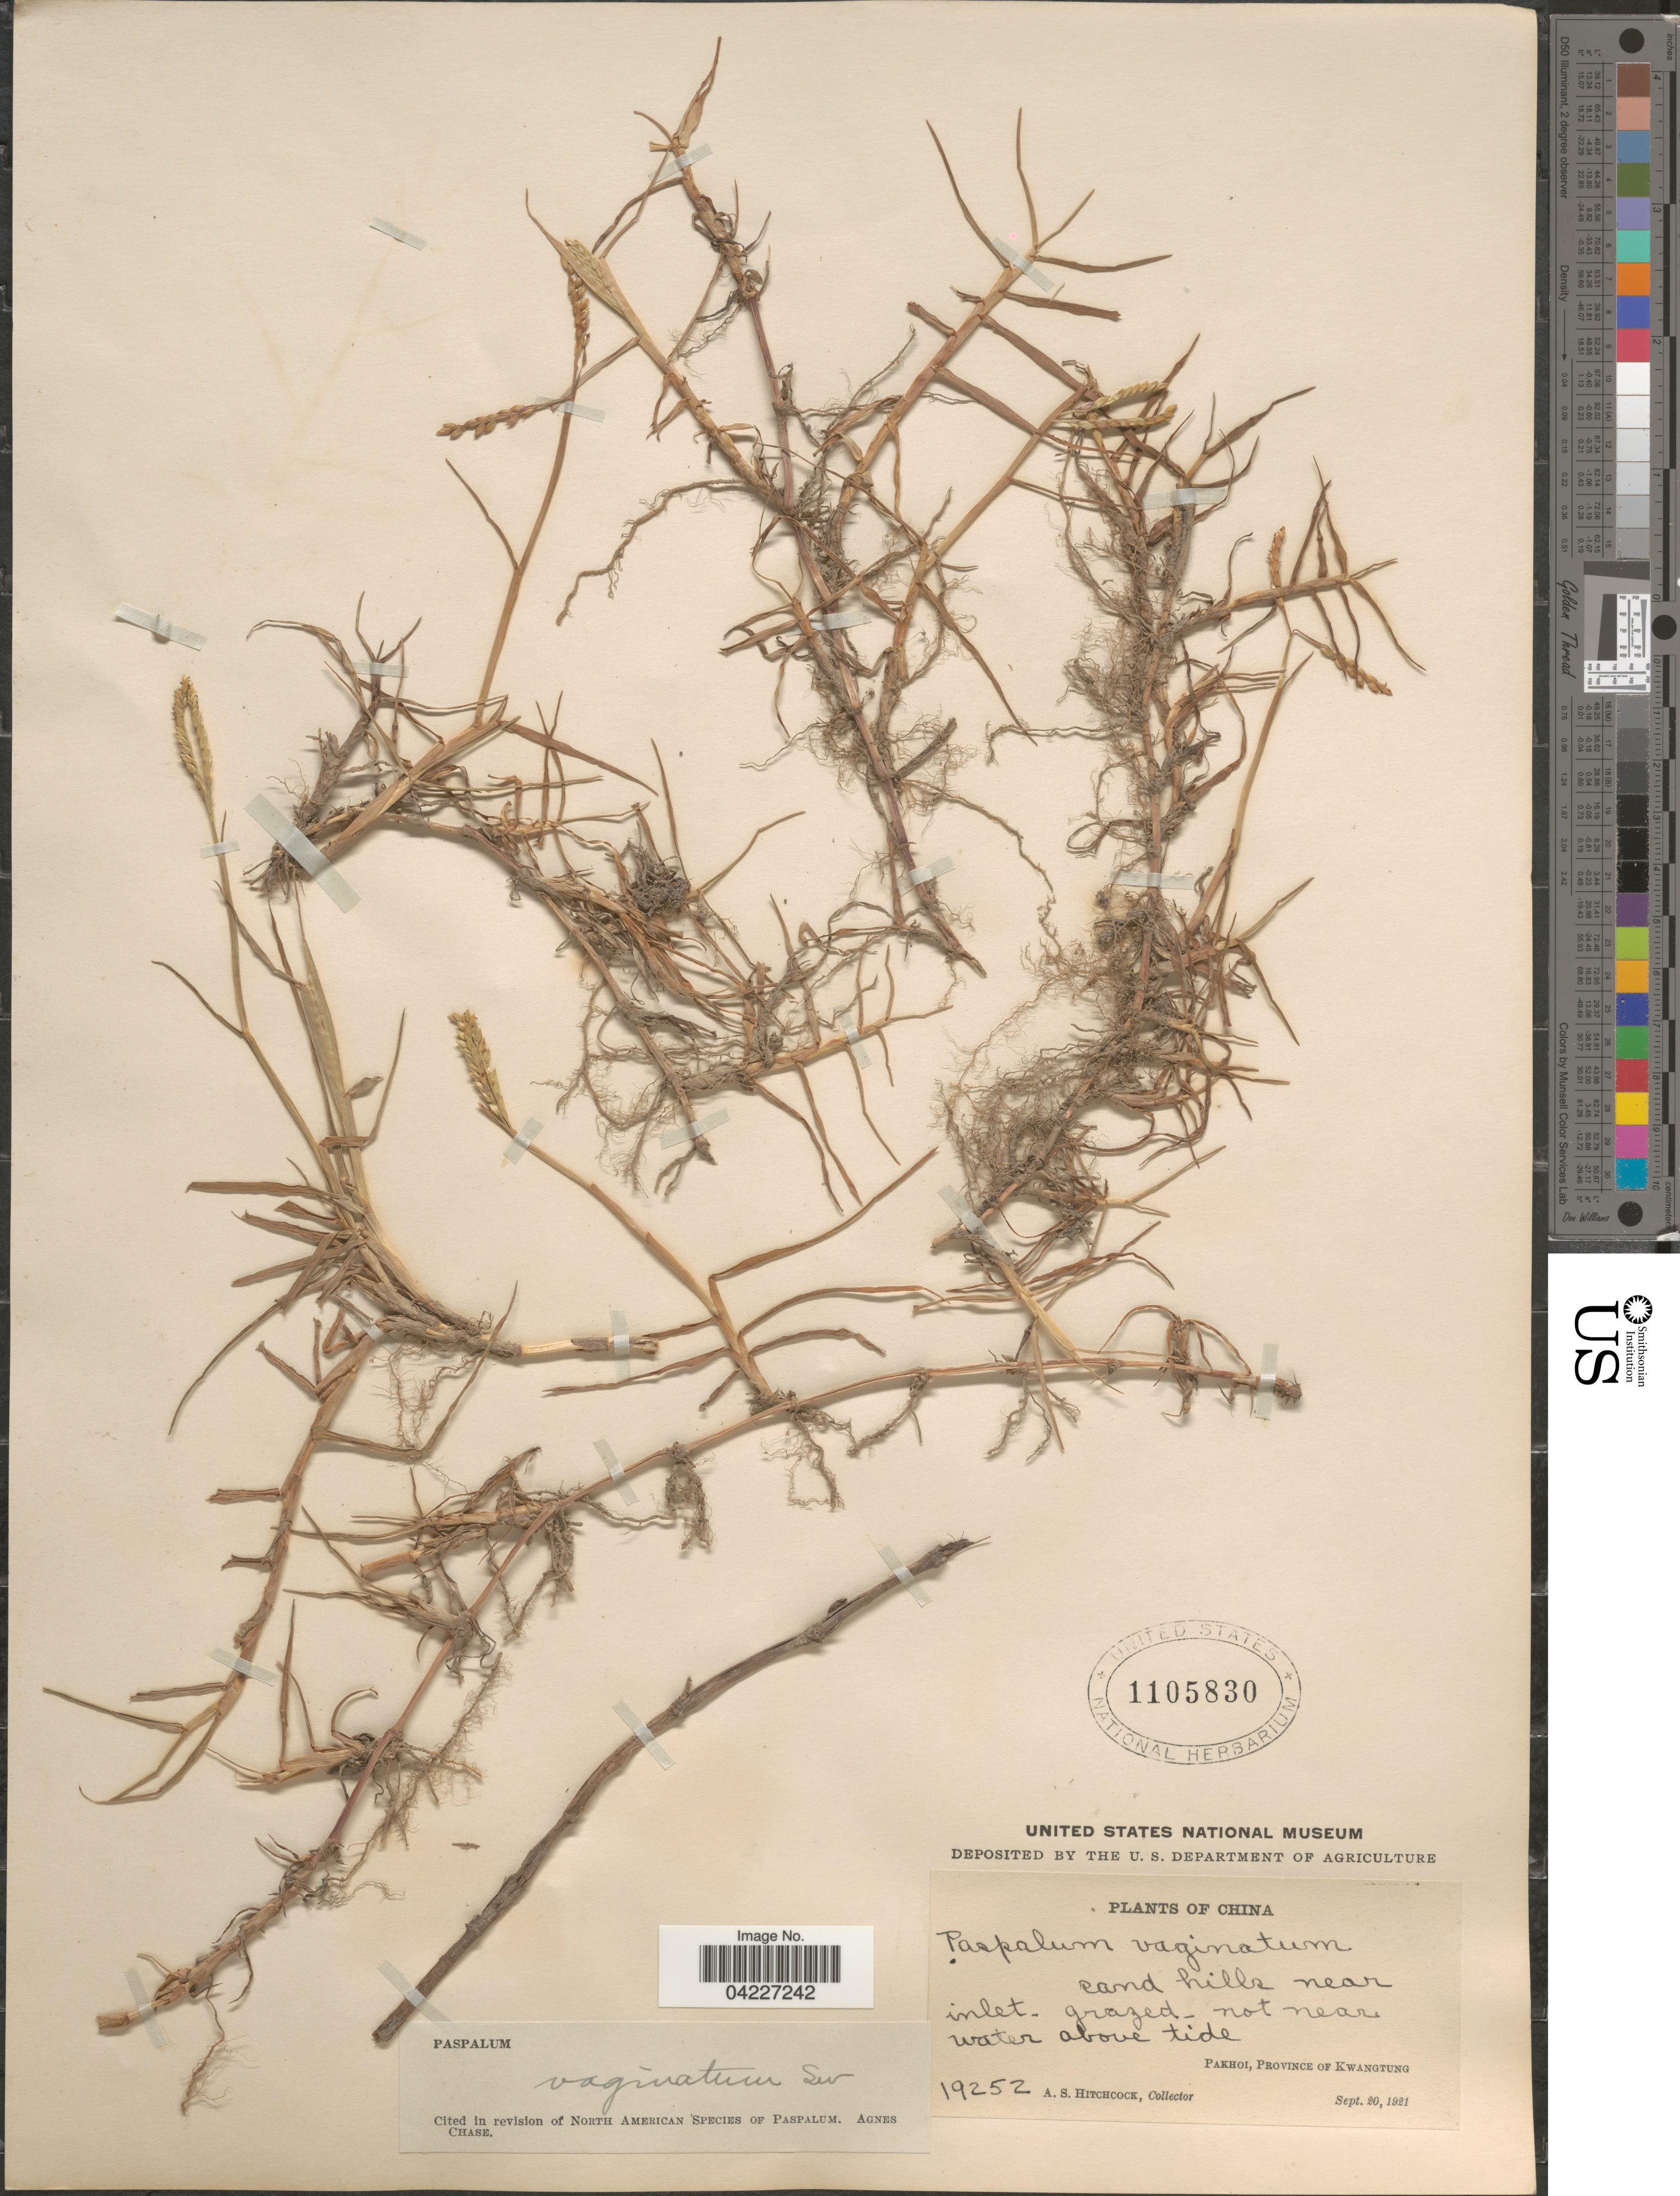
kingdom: Plantae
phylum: Tracheophyta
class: Liliopsida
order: Poales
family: Poaceae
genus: Paspalum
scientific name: Paspalum distichum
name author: L.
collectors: A. S. Hitchcock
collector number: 19252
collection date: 1921-09-20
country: China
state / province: Guangdong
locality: Sand hills near inlet. Grazed - not near water above tide. Pakhoi, Province Of Kwangtung.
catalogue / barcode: US 1105830